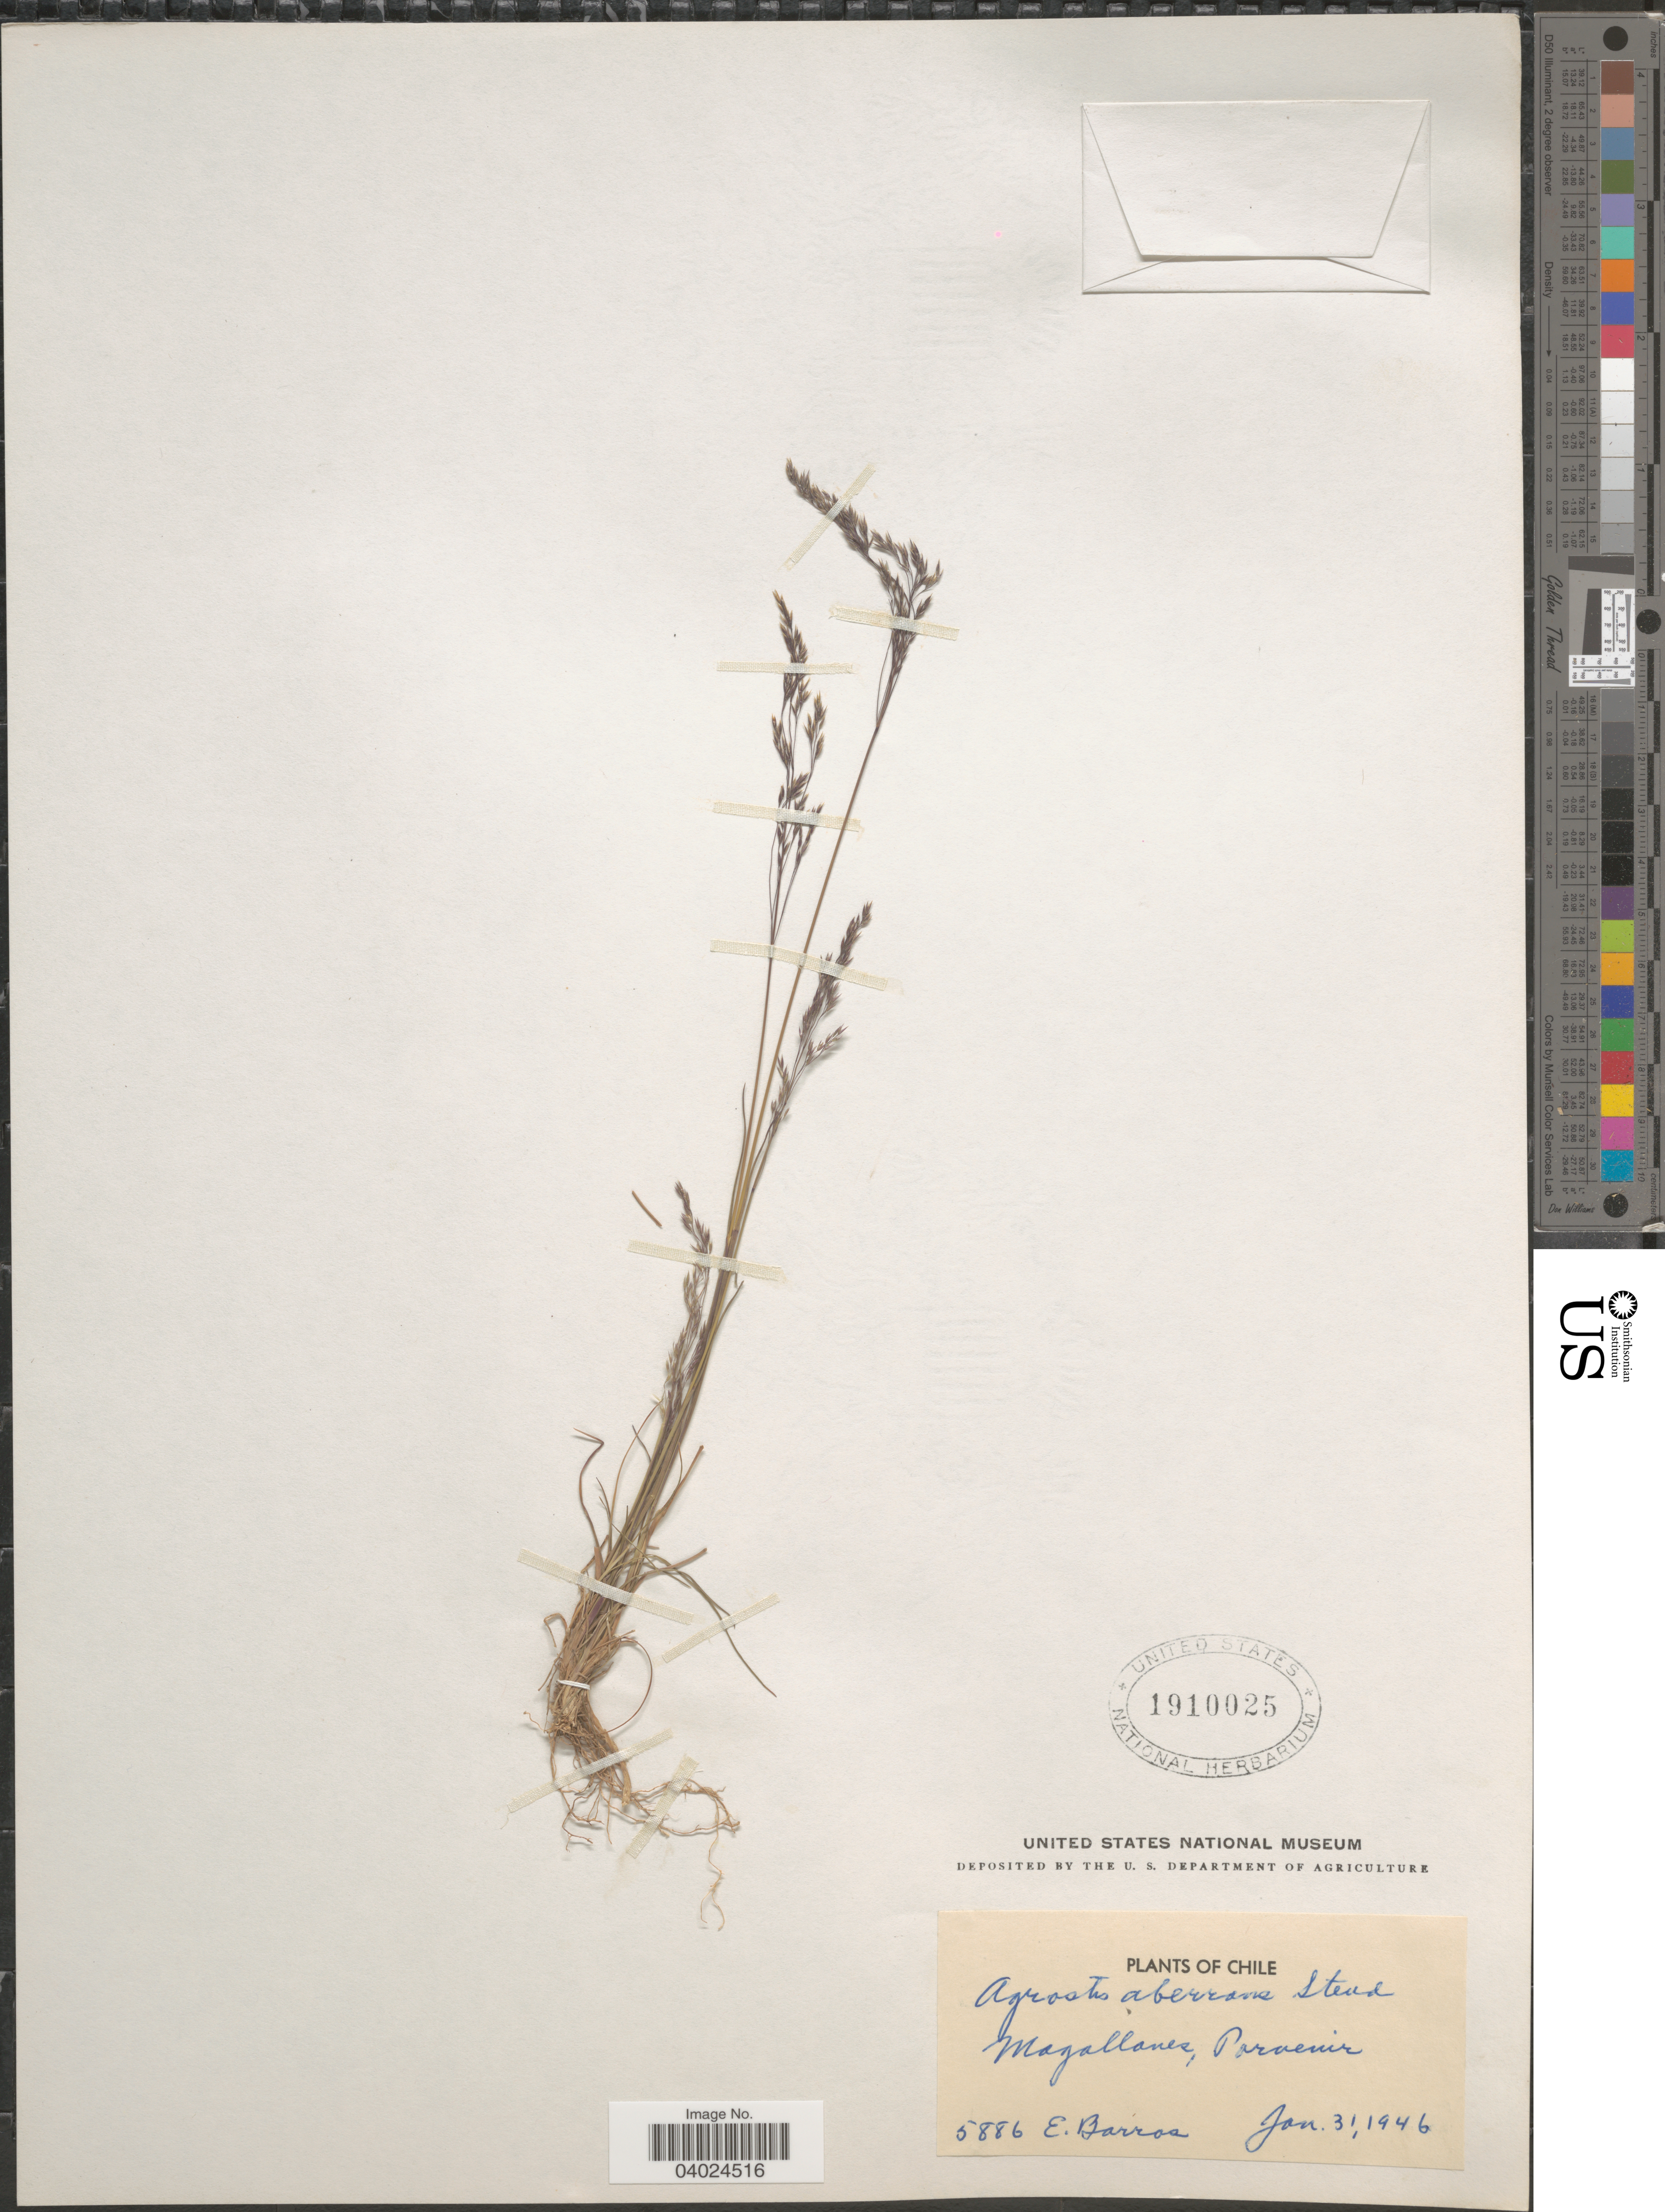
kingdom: Plantae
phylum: Tracheophyta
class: Liliopsida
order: Poales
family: Poaceae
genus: Agrostis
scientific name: Agrostis perennans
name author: (Walter) Tuck.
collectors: E. Barros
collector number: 5886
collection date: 1946-01-31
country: Chile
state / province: Magallanes y de la Antártica Chilena (XII)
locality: Magallanes, Porvenir.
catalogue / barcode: US 1910025